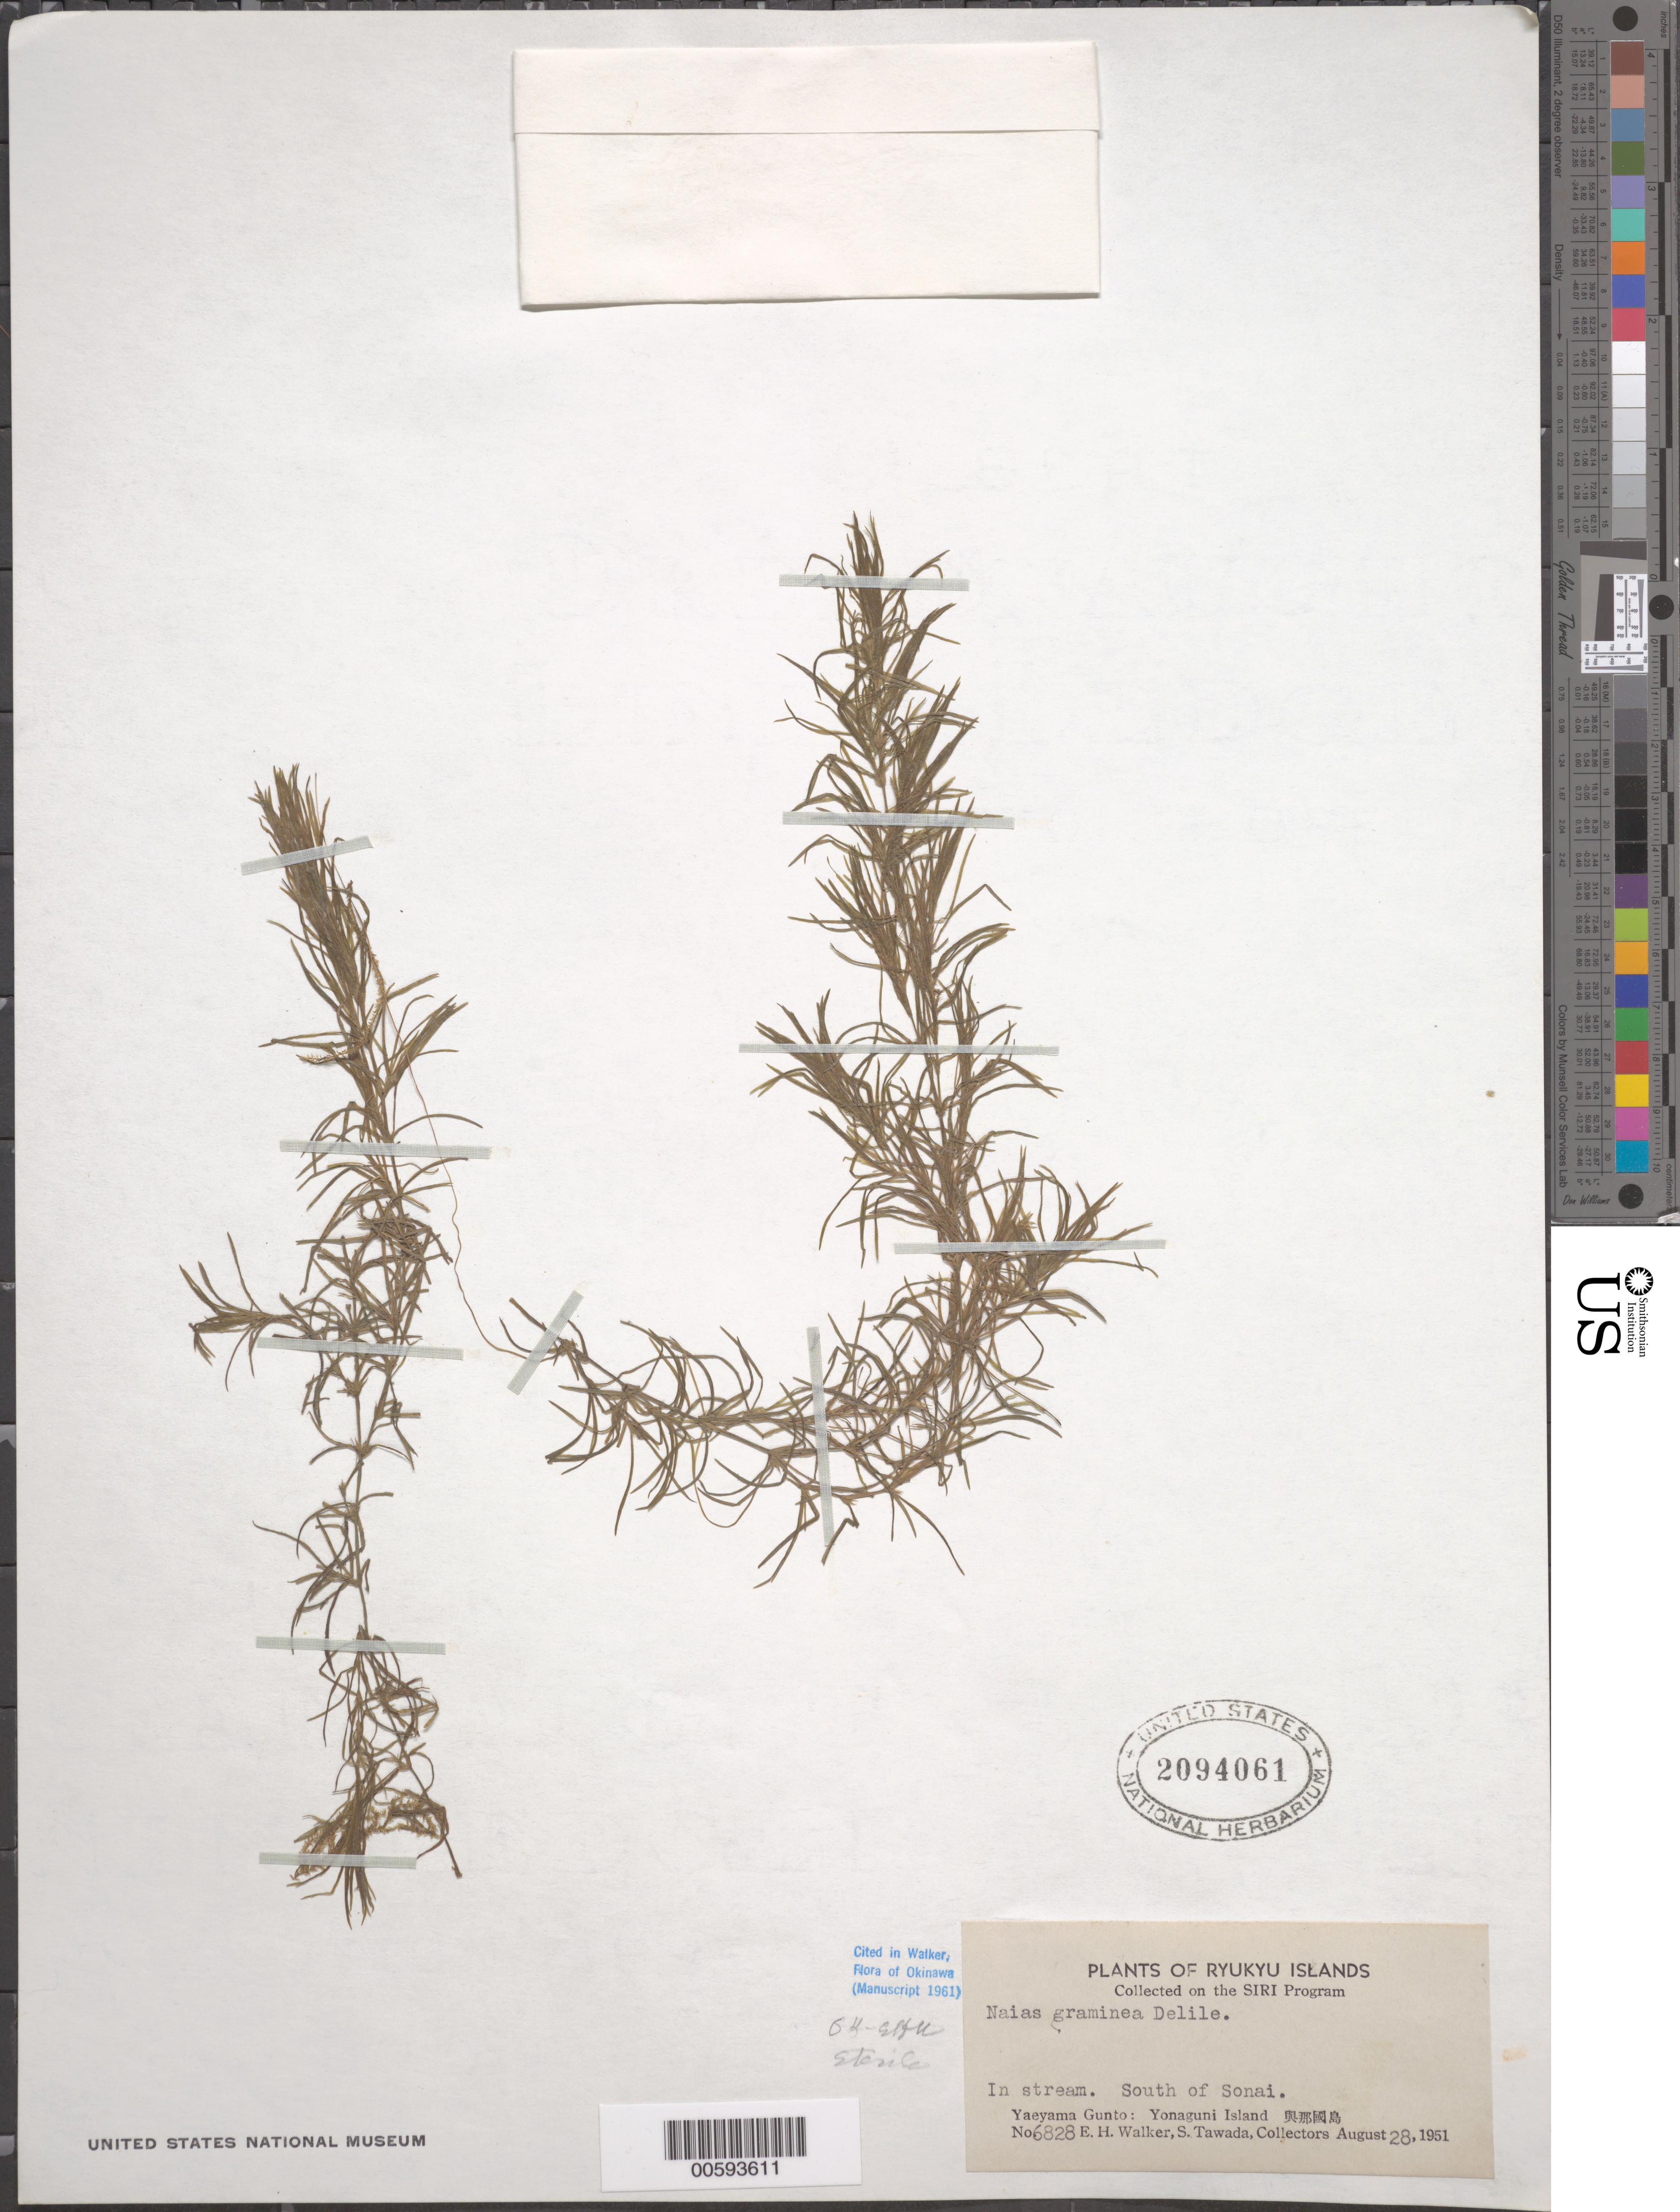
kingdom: Plantae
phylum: Tracheophyta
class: Liliopsida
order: Alismatales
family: Hydrocharitaceae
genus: Najas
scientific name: Najas graminea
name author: Delile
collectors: E. H. Walker & S. Tawada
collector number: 6828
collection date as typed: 28 Aug 1951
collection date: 1951-08-28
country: Japan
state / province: Okinawa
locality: S of Sonai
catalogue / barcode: US 2094061